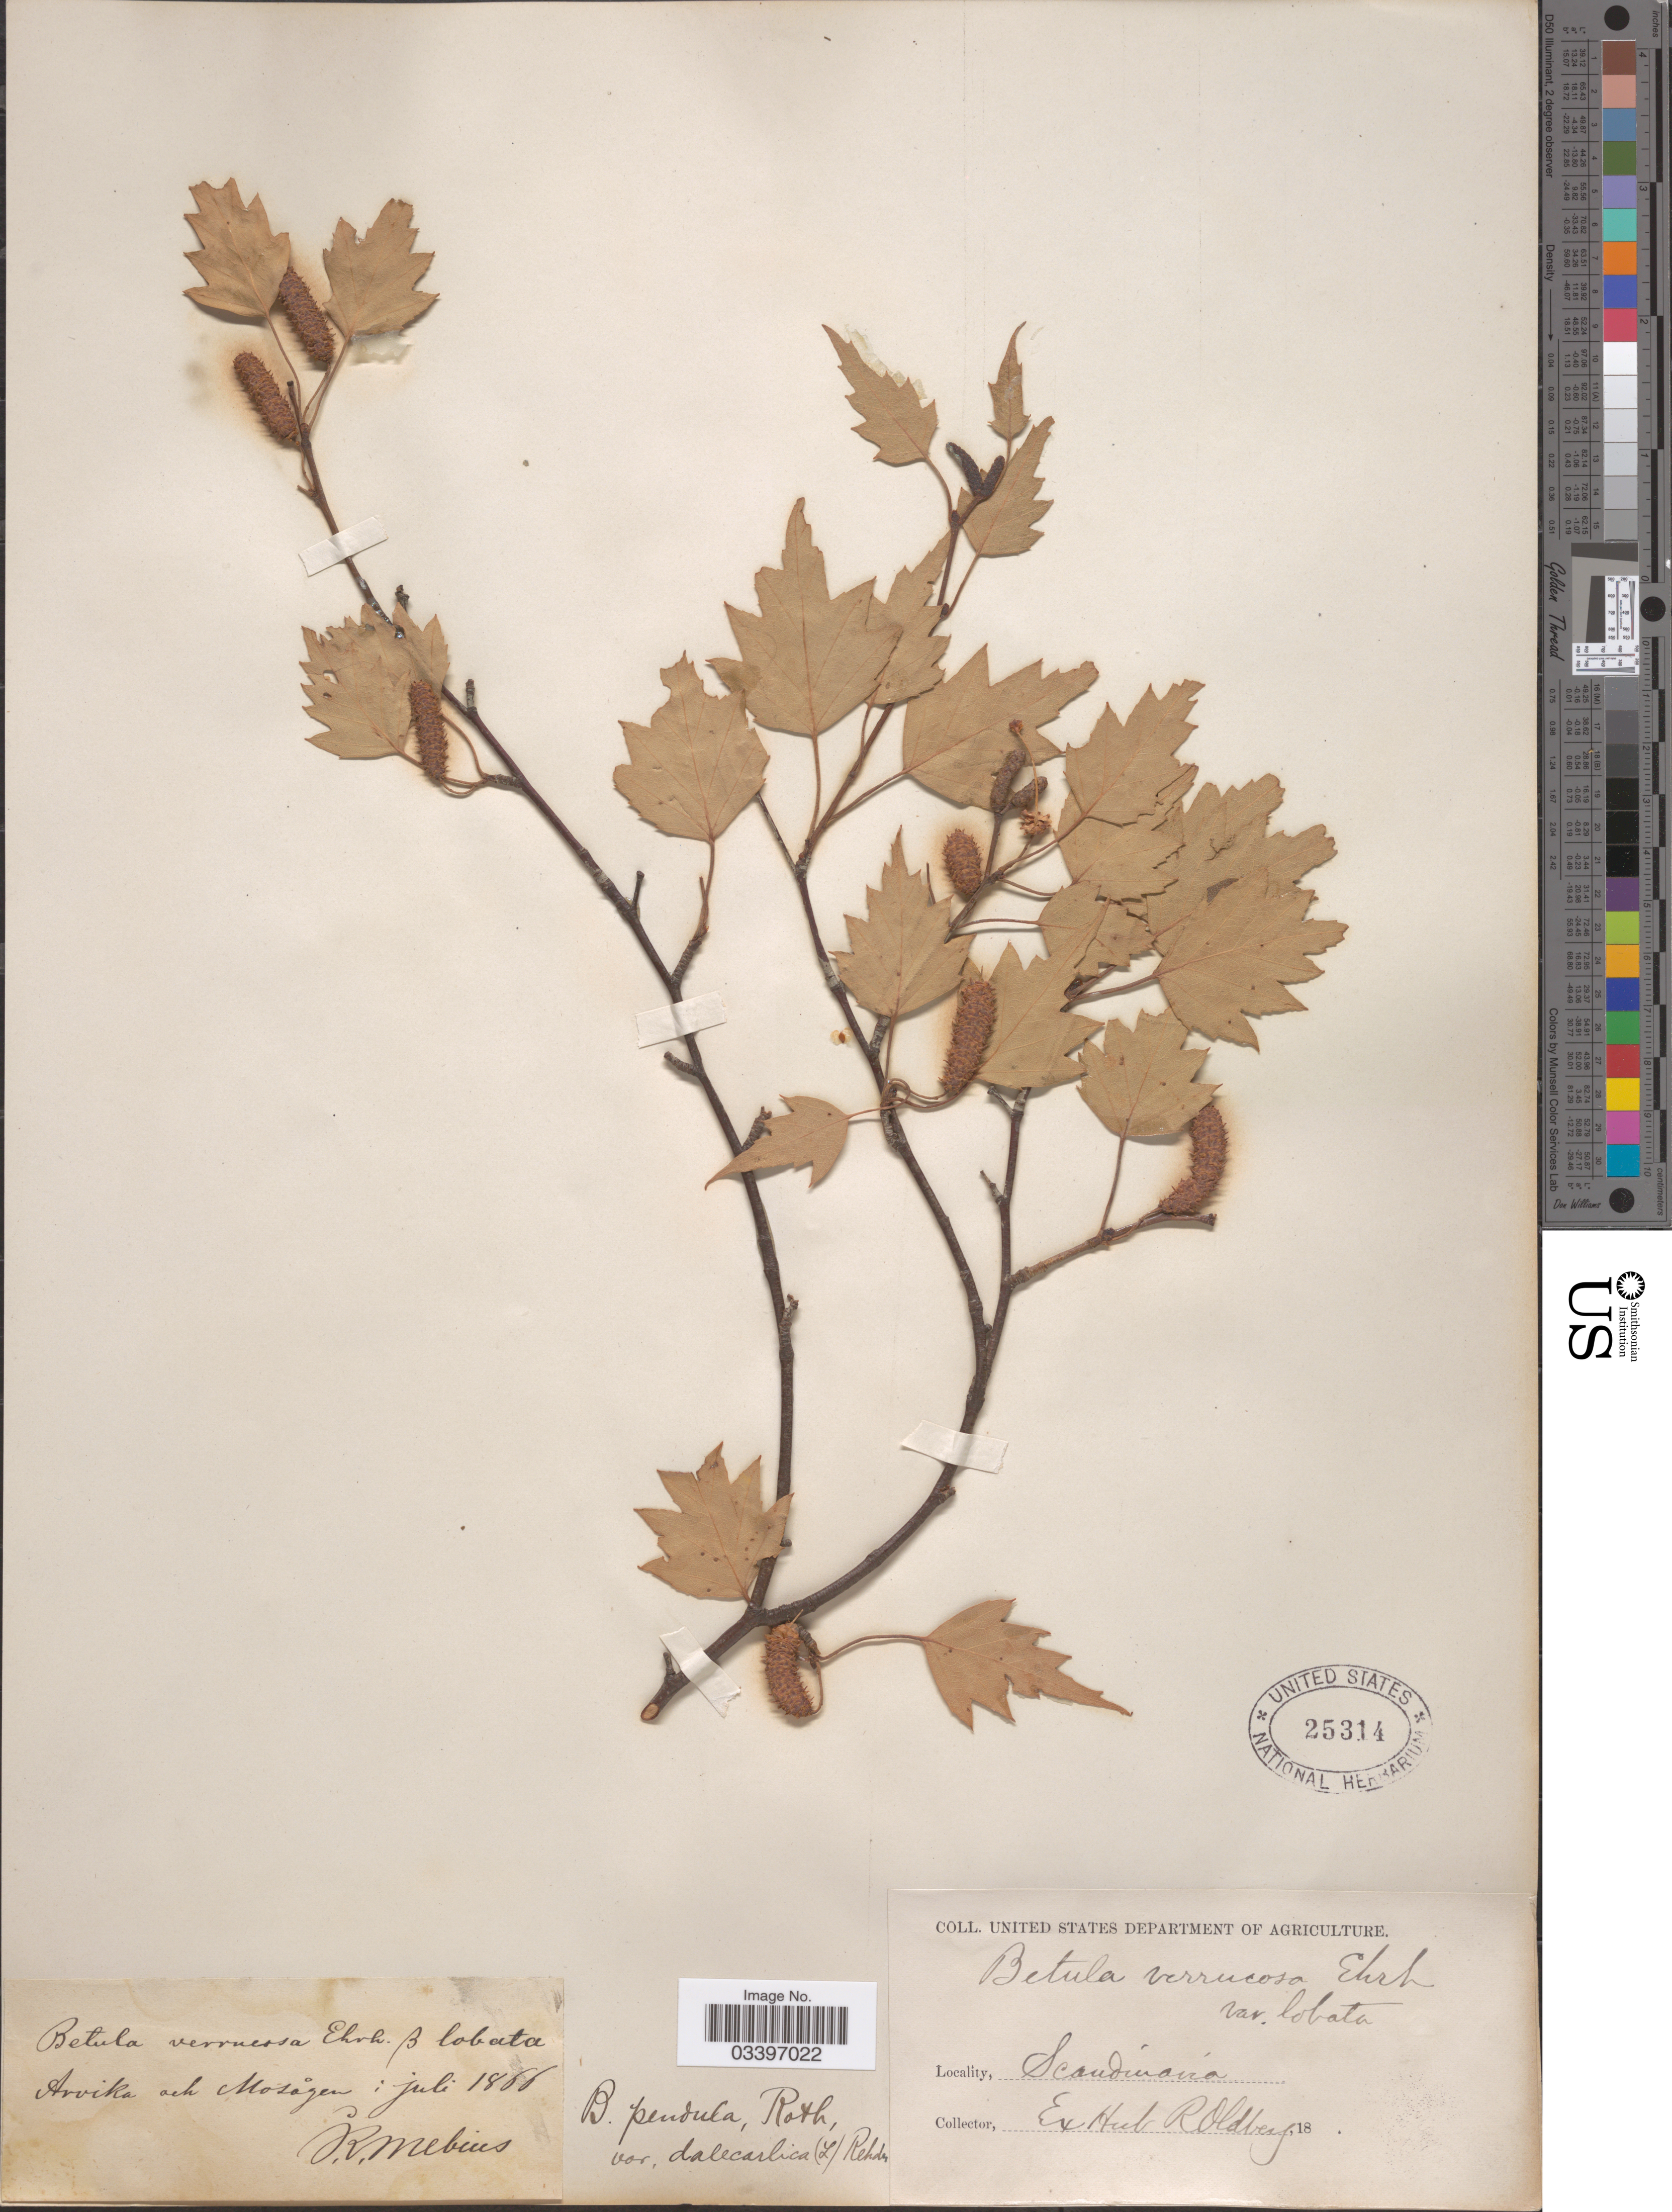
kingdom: Plantae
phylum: Tracheophyta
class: Magnoliopsida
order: Fagales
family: Betulaceae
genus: Betula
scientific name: Betula pendula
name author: Roth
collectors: R. Mebius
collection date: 1866-07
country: Sweden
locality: Scandinavia. Arvika ach Mosågen.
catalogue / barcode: US 25314